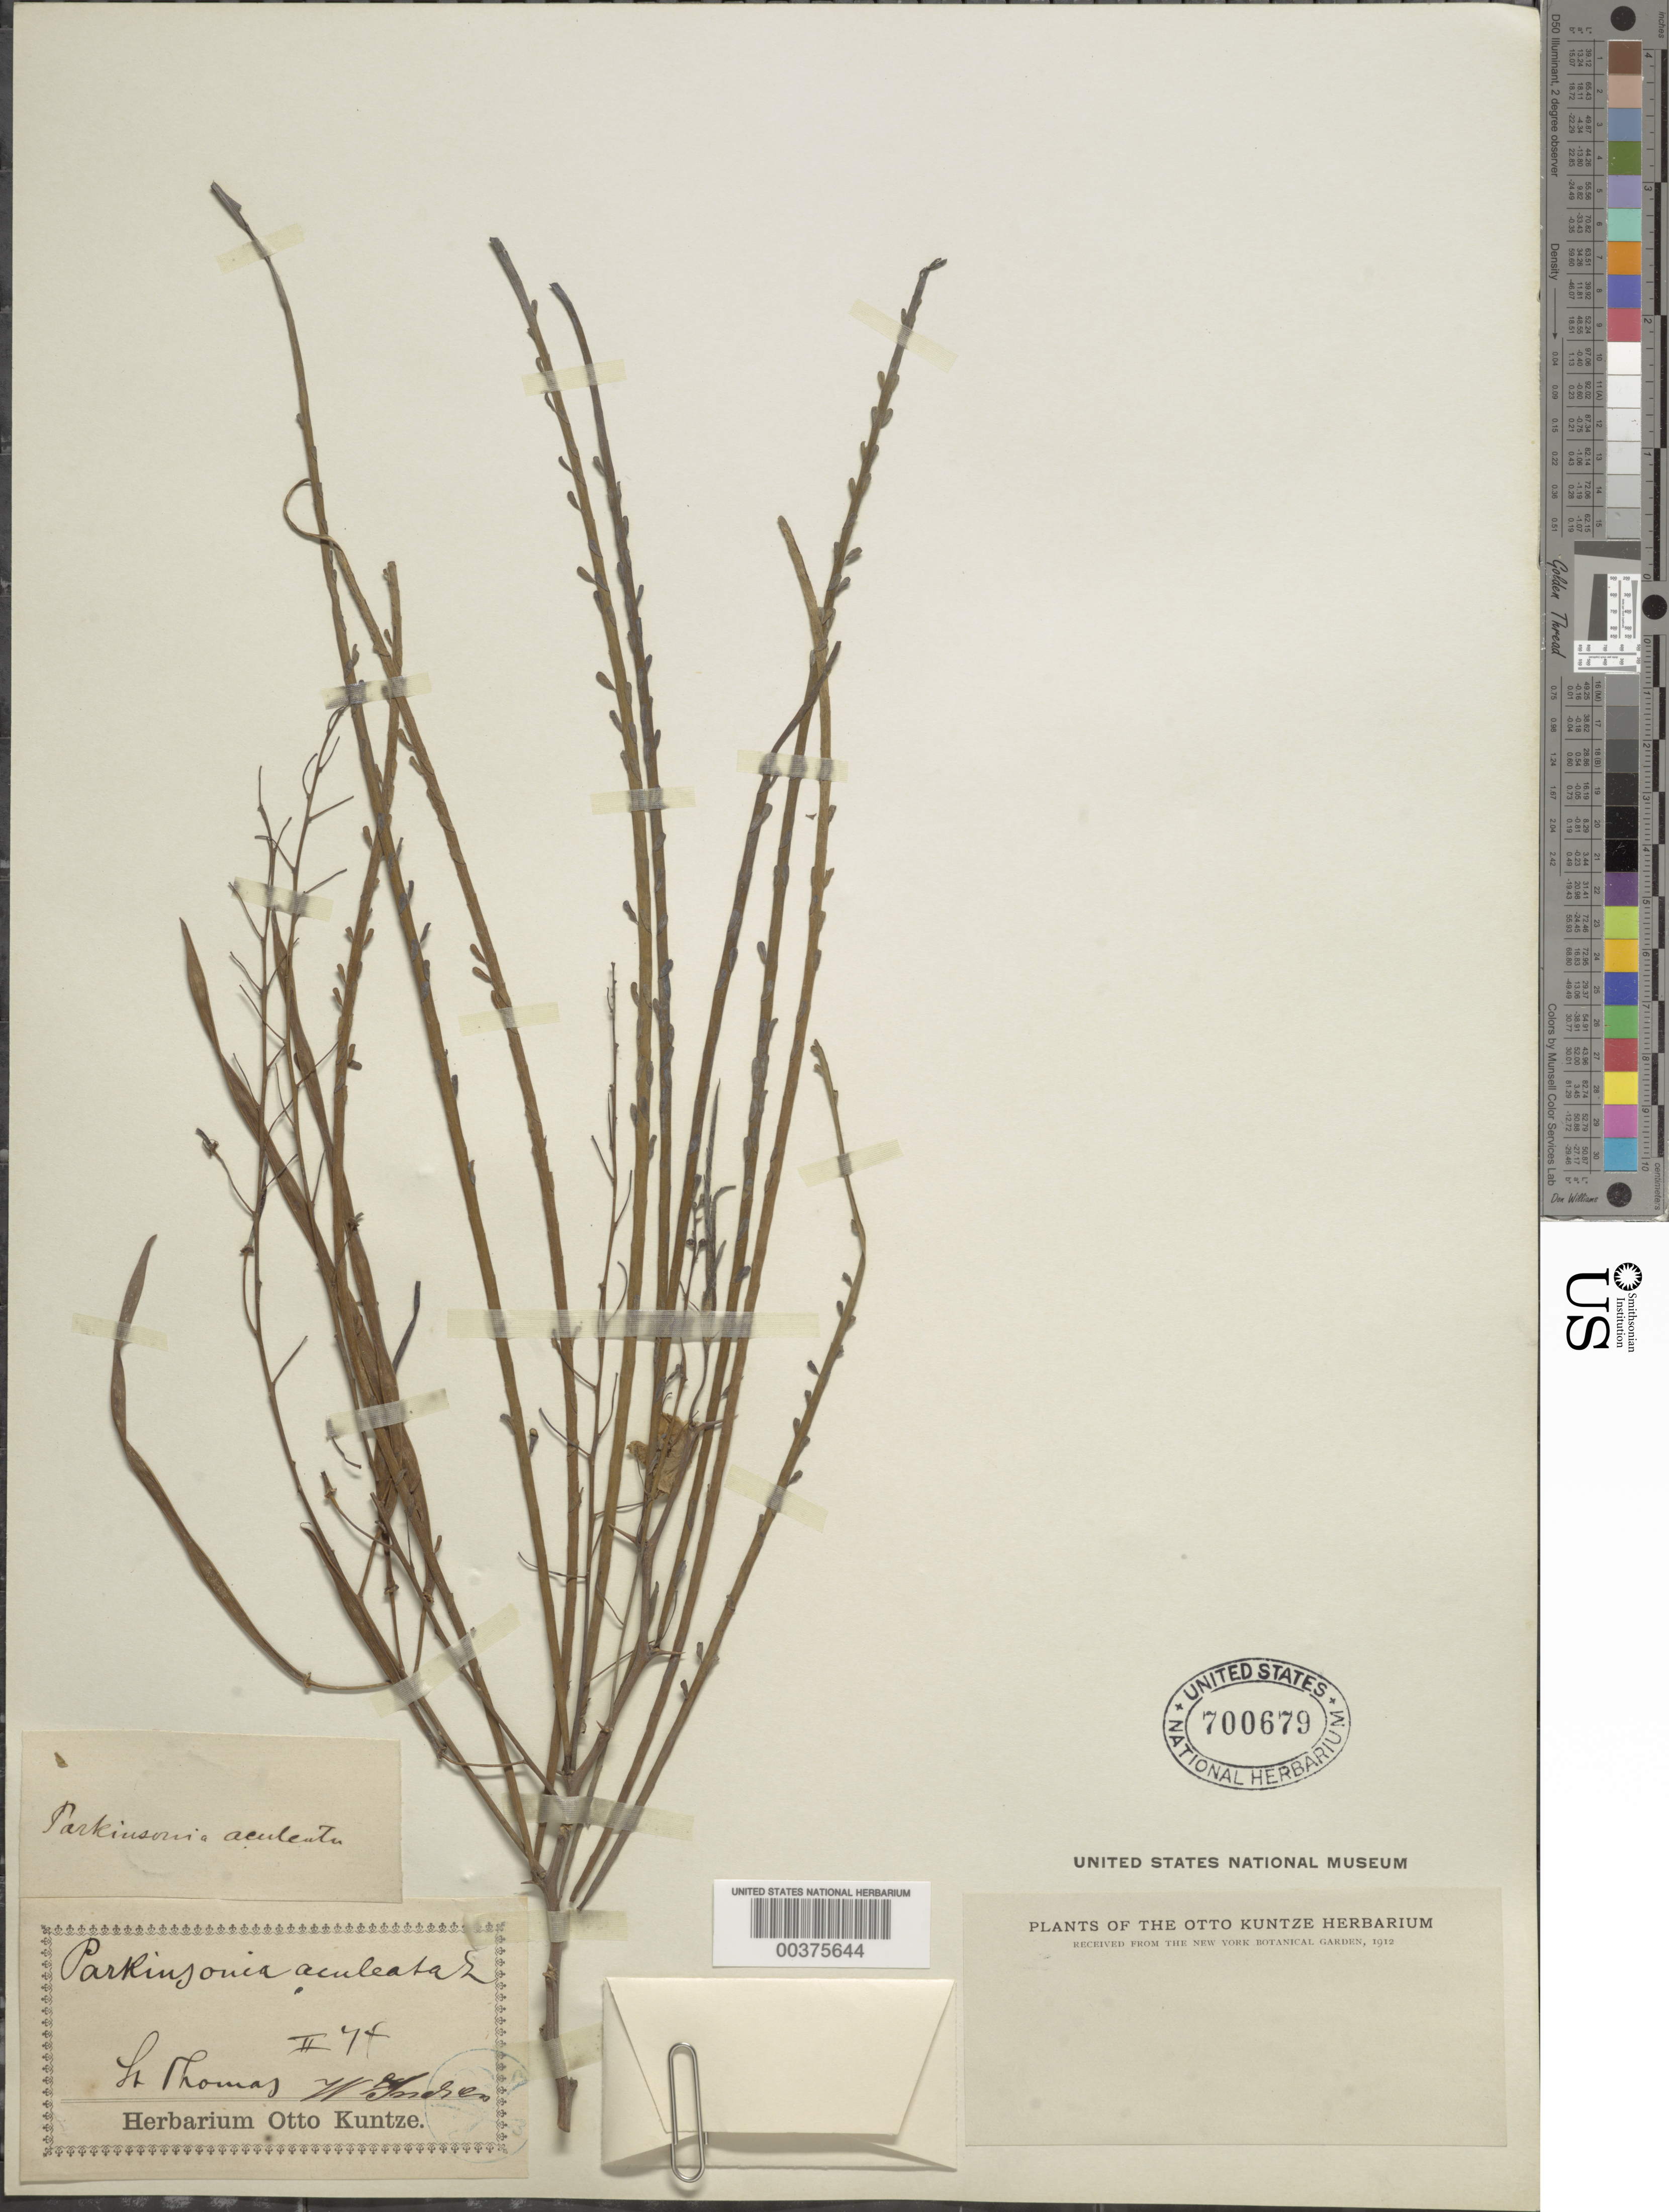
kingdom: Plantae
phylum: Tracheophyta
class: Magnoliopsida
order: Fabales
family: Fabaceae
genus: Parkinsonia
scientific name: Parkinsonia aculeata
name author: L.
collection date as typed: Feb 1874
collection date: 1874-02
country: U.S. Virgin Islands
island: St. Thomas Island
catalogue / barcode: US 700679